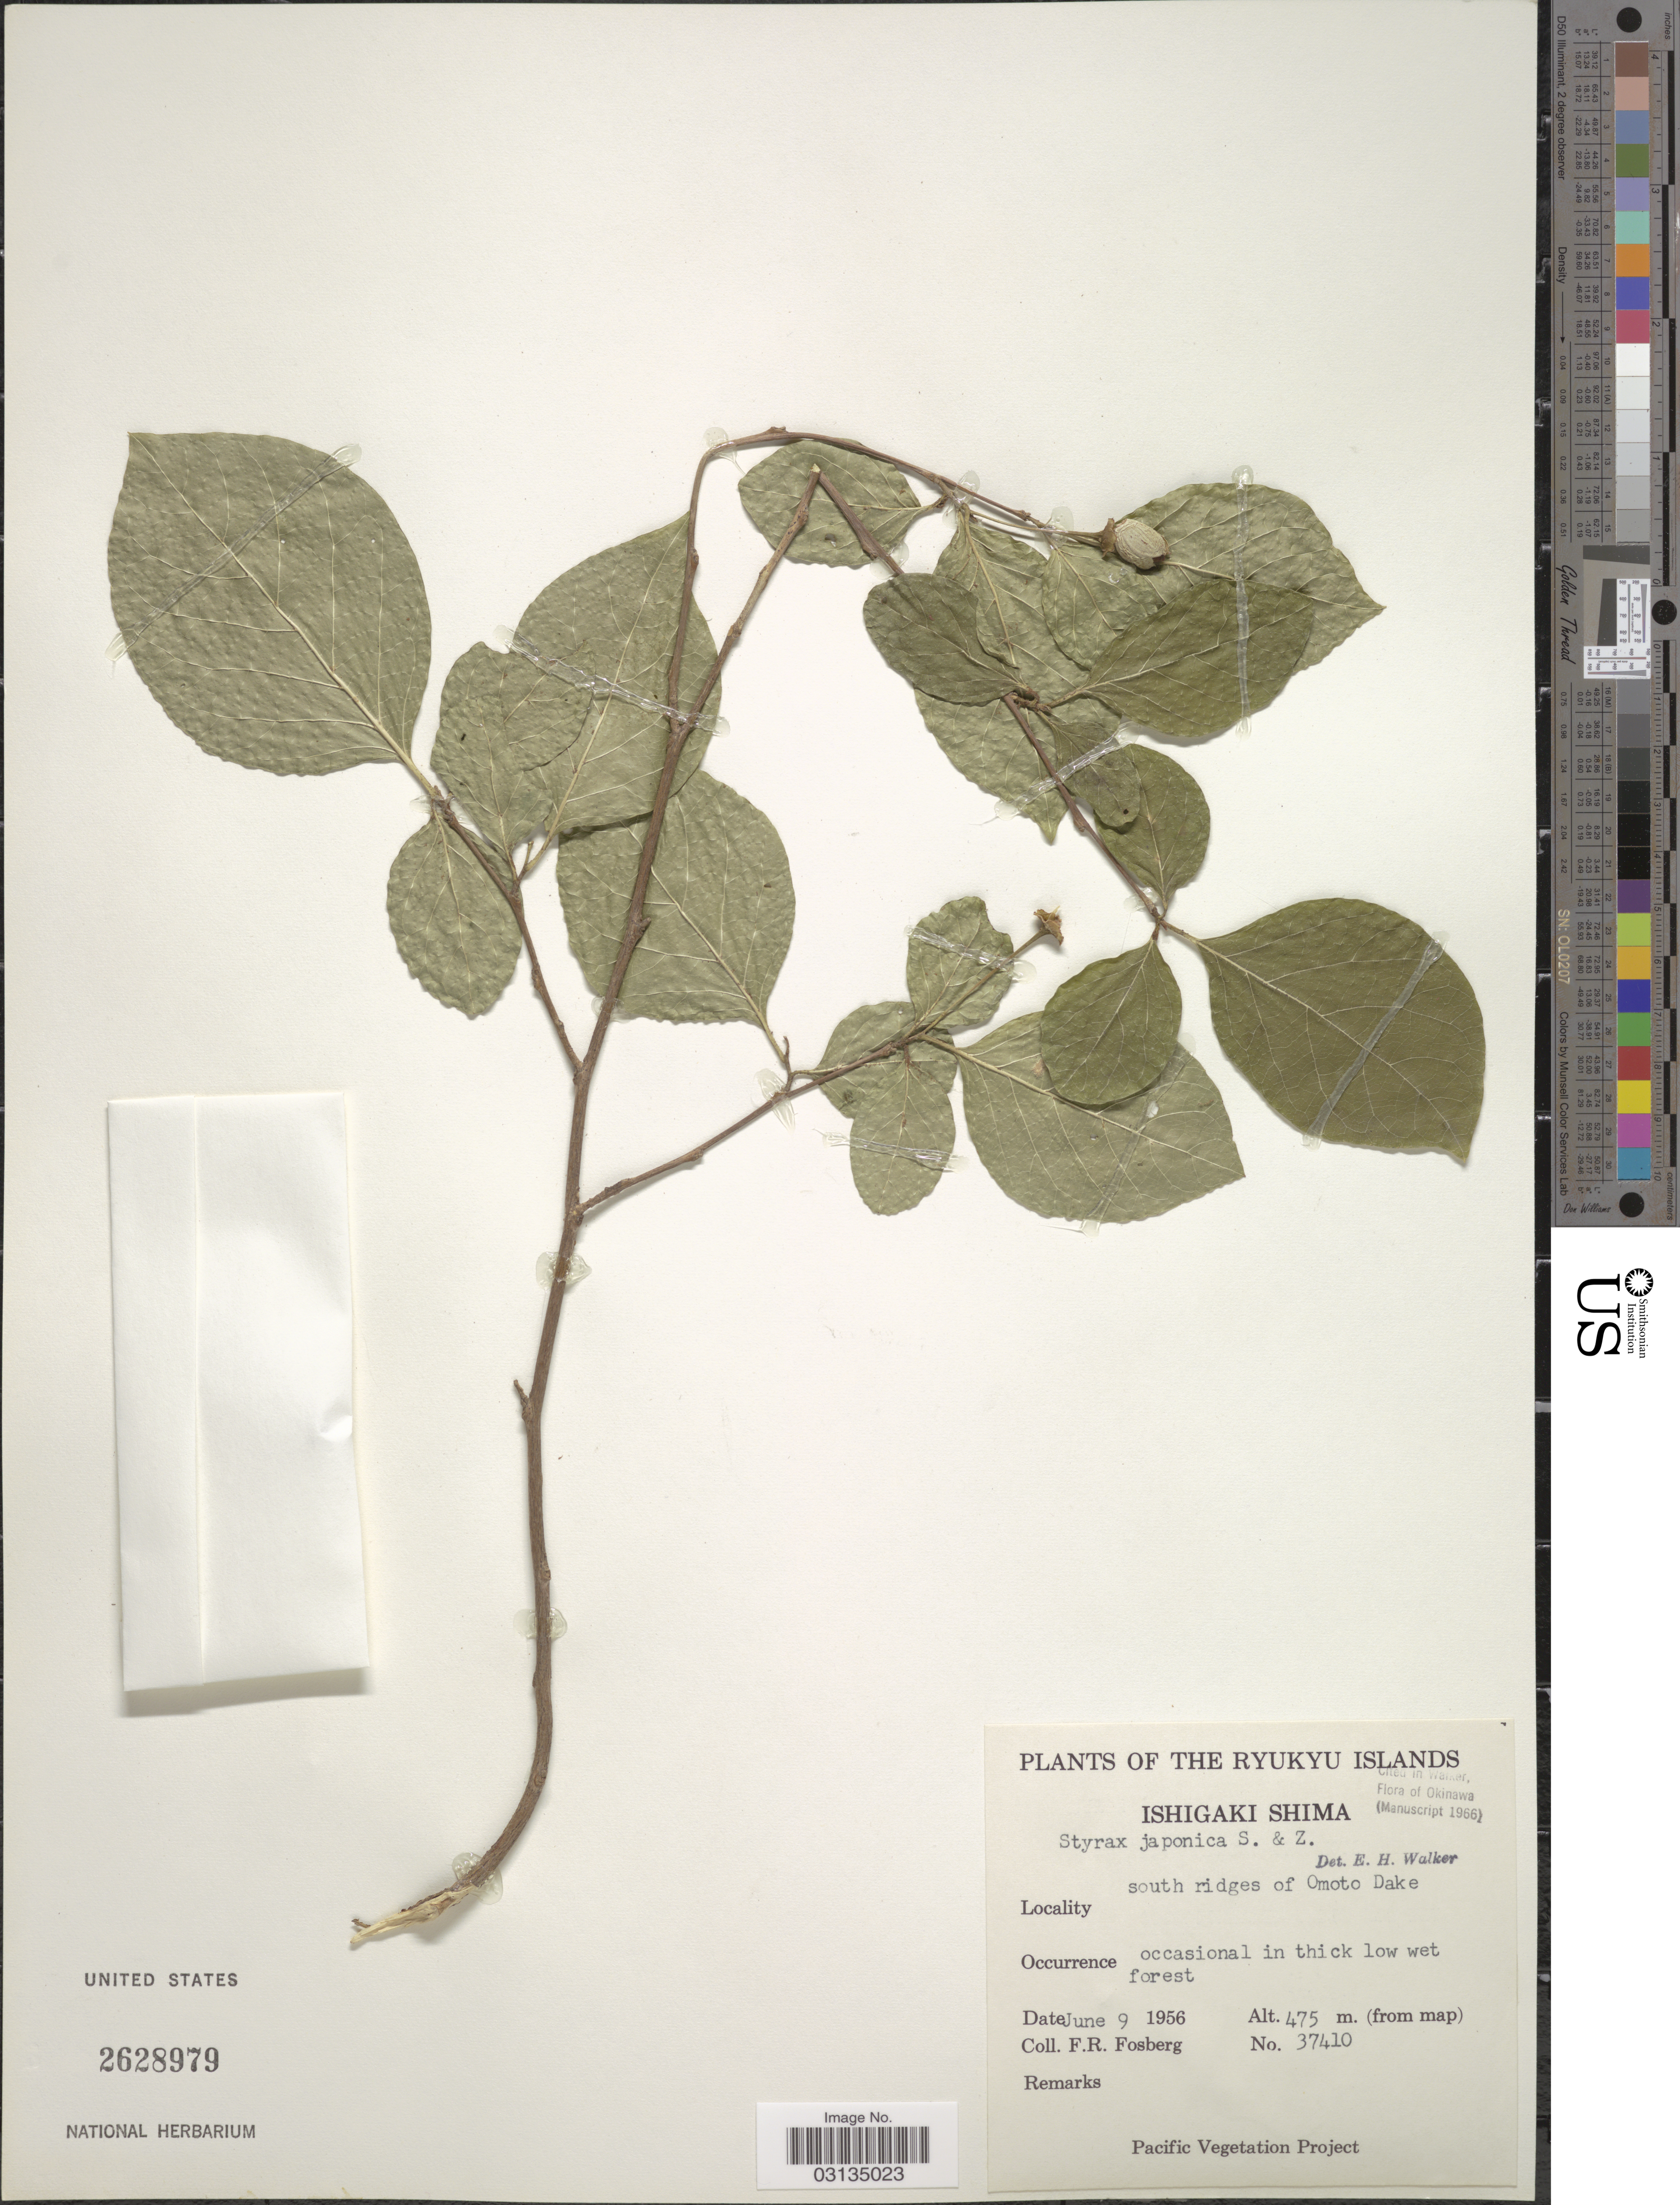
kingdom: Plantae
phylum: Tracheophyta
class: Magnoliopsida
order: Ericales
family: Styracaceae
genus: Styrax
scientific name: Styrax japonicus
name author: Siebold & Zucc.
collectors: F. R. Fosberg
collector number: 37410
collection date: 1956-06-09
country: Japan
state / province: Okinawa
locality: The Ryukyu Islands, Ishigaki Shima, south ridge of Omoto Dake.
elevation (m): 475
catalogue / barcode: US 2628979